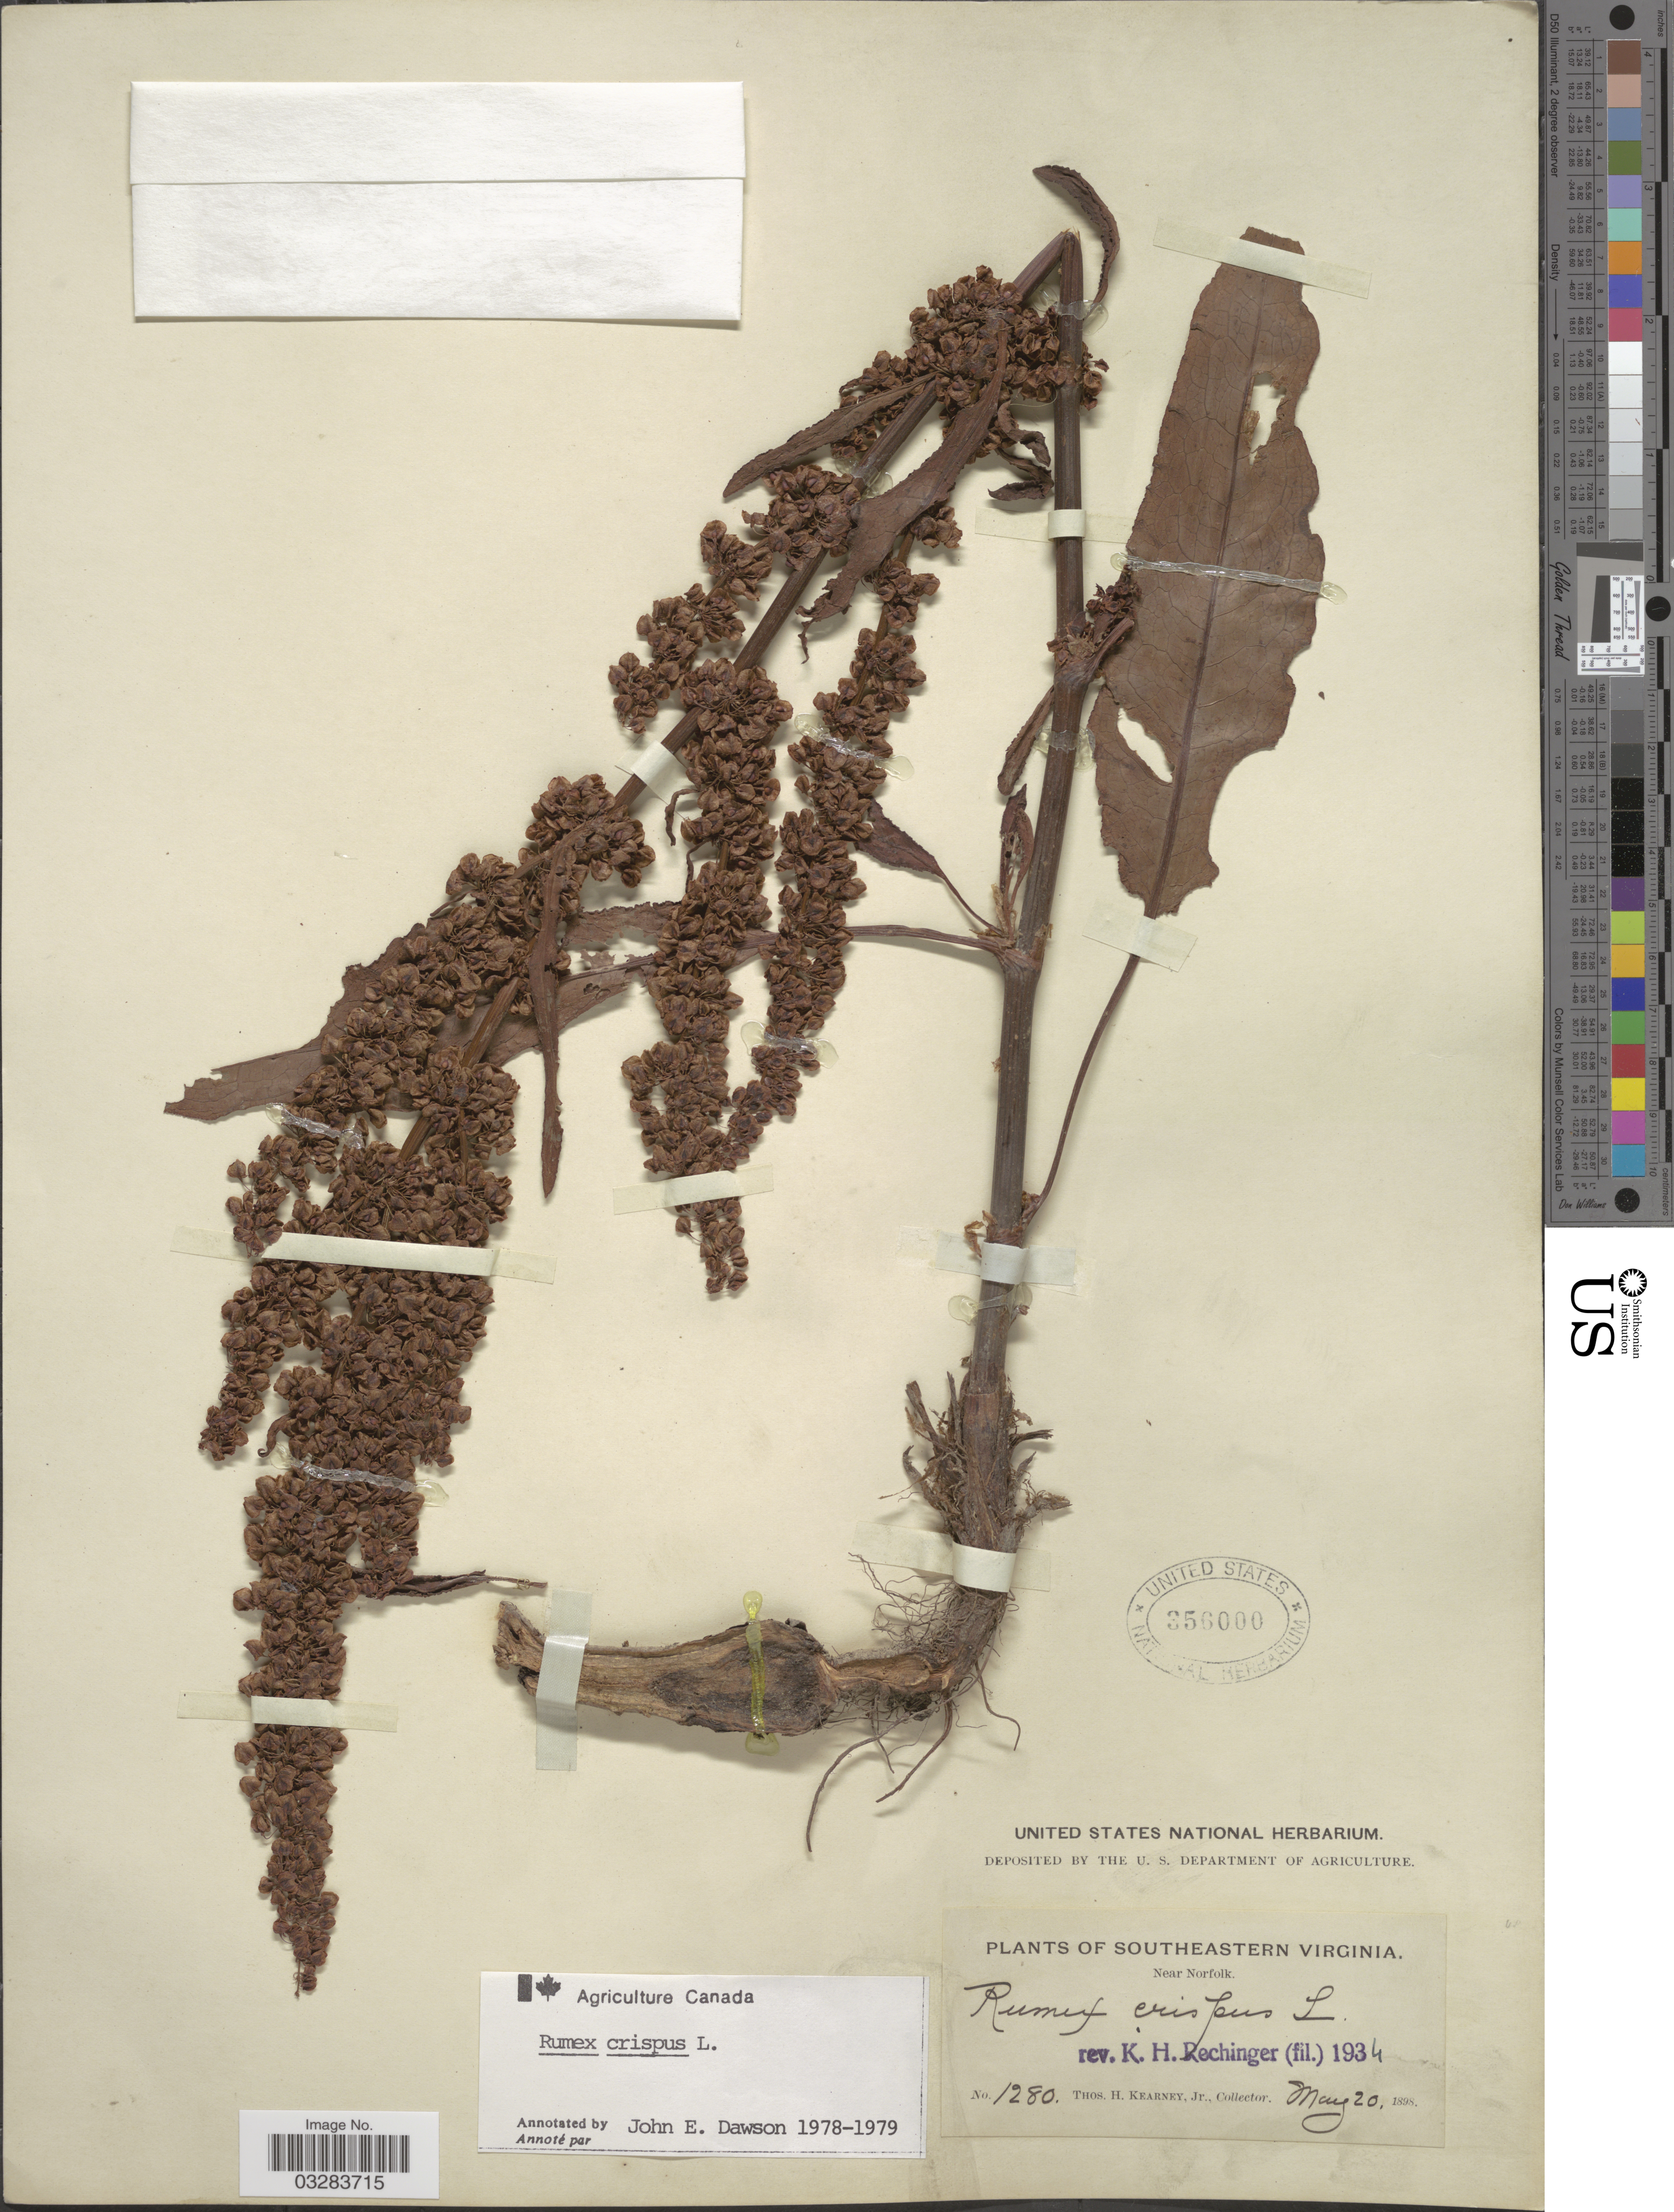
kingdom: Plantae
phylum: Tracheophyta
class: Magnoliopsida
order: Caryophyllales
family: Polygonaceae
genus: Rumex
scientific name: Rumex crispus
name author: L.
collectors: T. H. Kearney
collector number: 1280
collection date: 1898-05-20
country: United States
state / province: Virginia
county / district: City of Norfolk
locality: Southeastern Virginia, Near Norfolk.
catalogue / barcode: US 356000